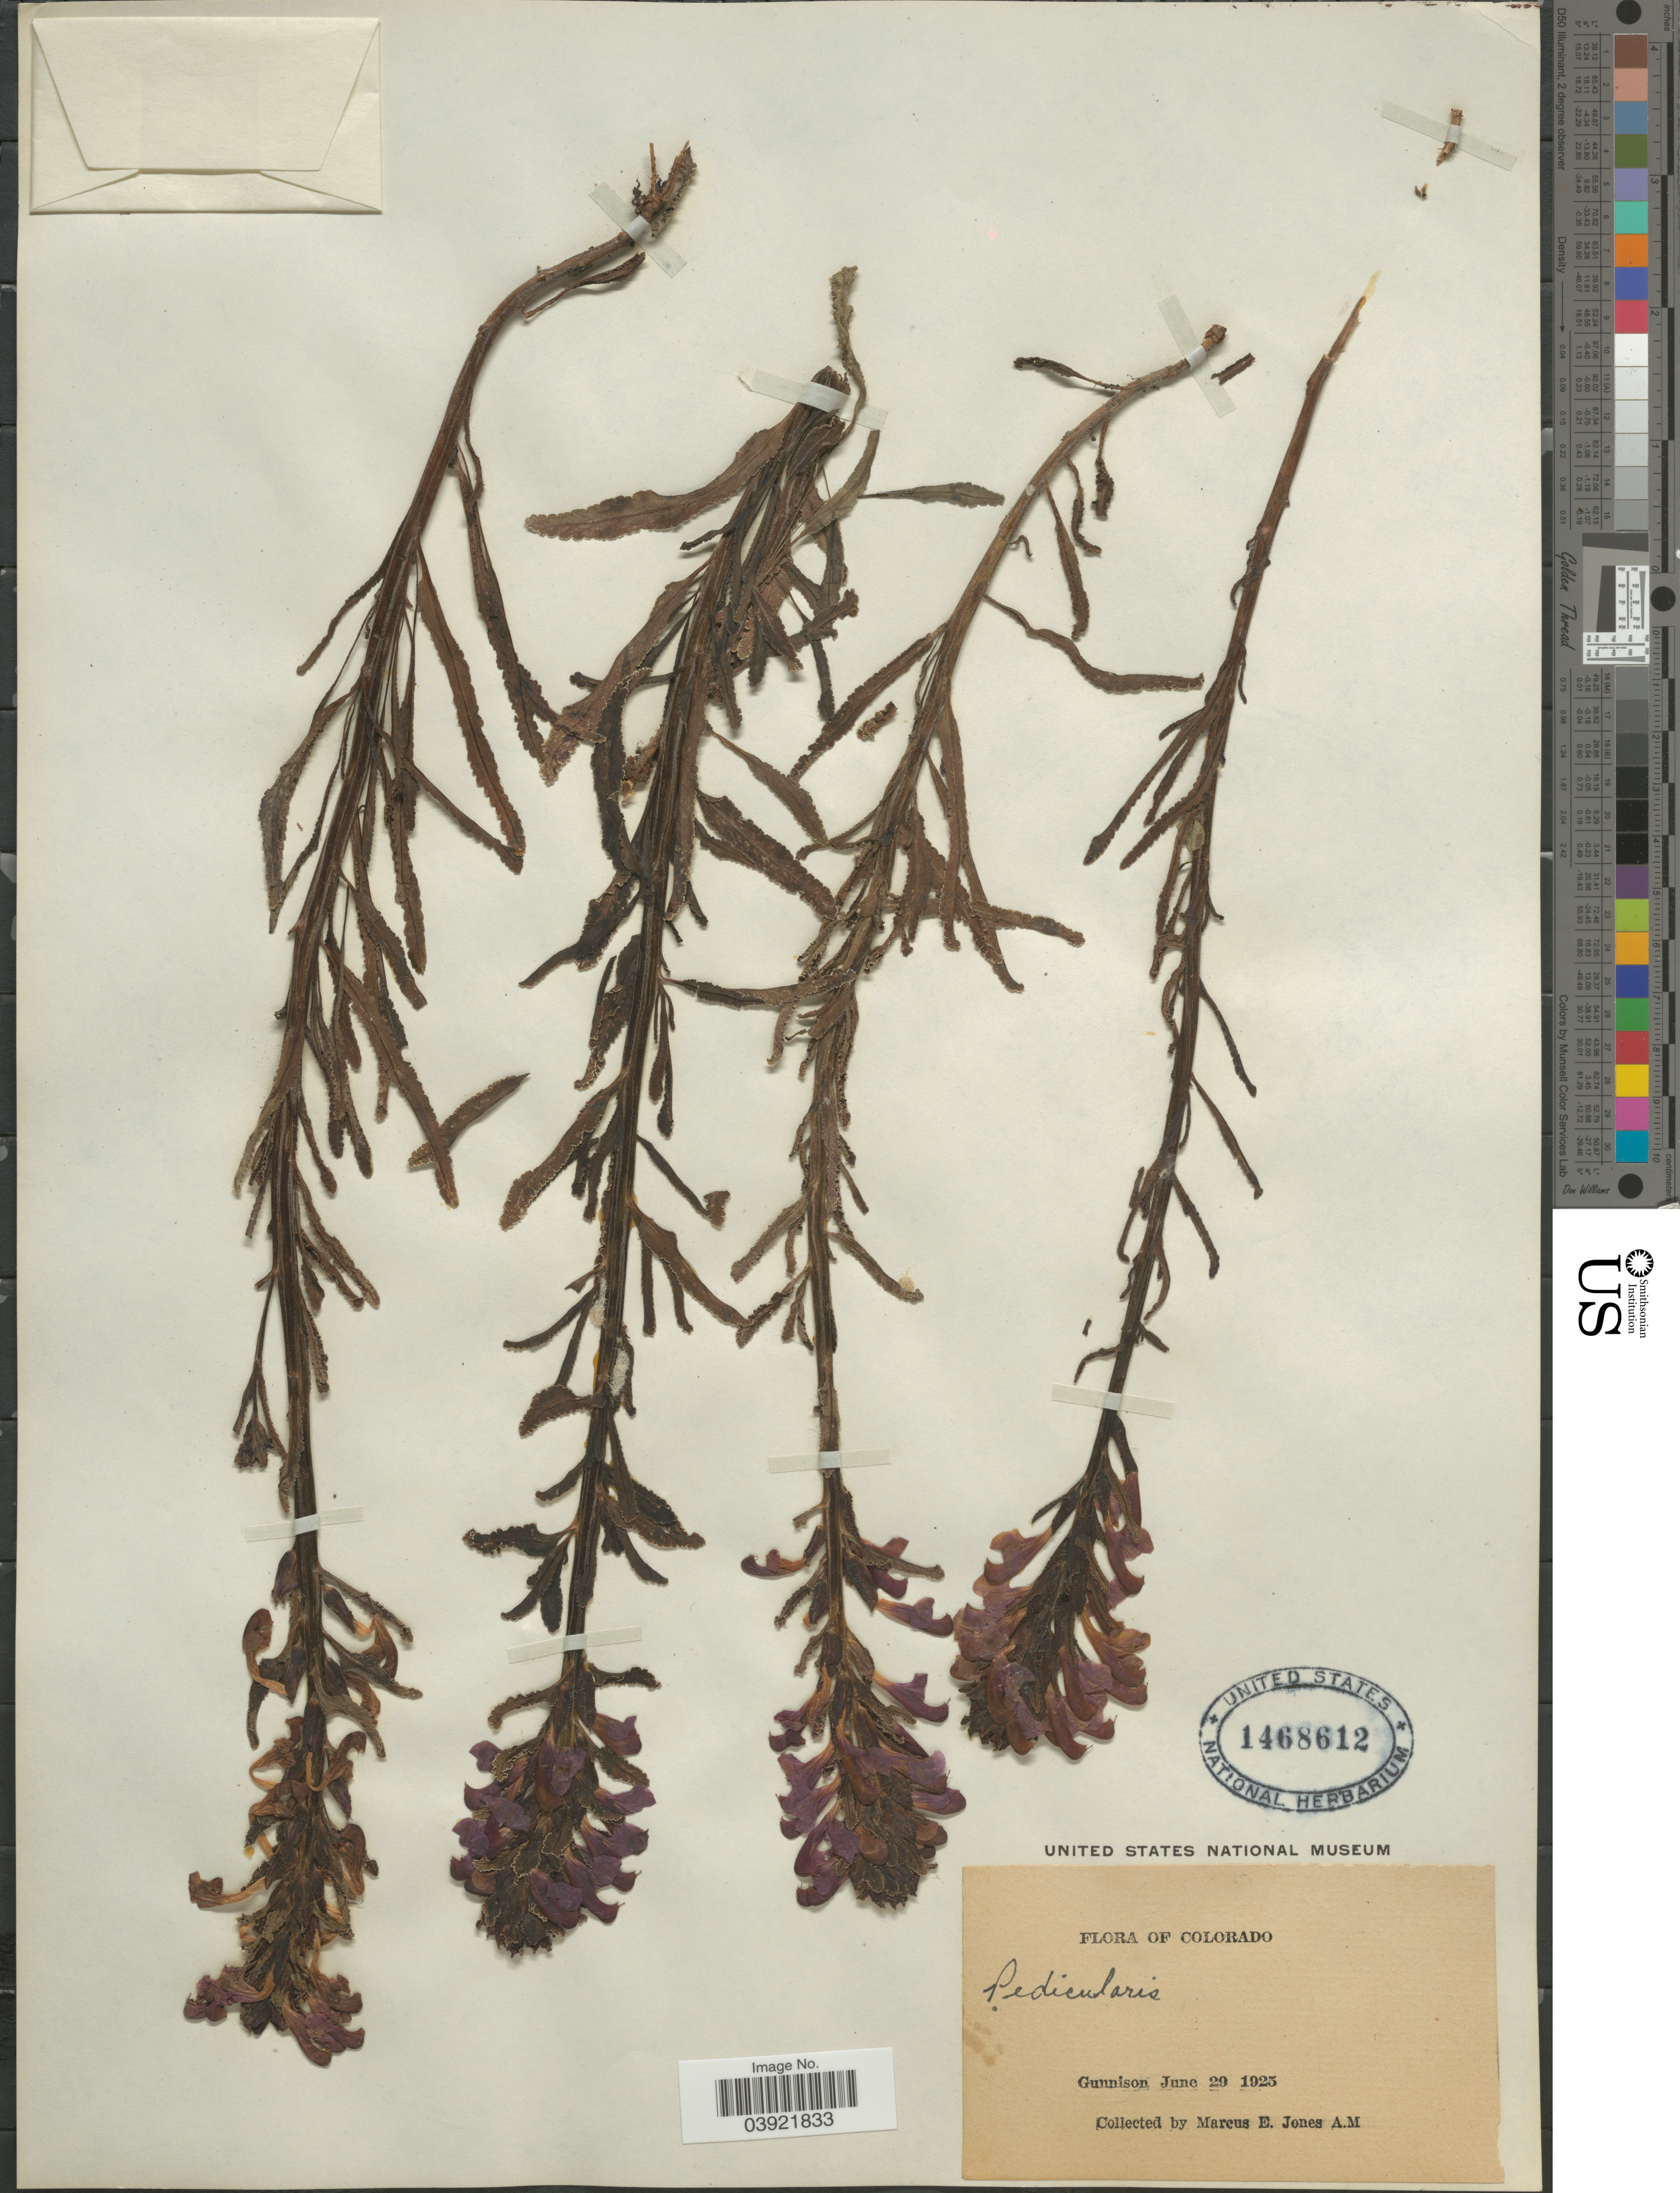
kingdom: Plantae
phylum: Tracheophyta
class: Magnoliopsida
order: Lamiales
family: Orobanchaceae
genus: Pedicularis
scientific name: Pedicularis crenulata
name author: Benth.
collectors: M. E. Jones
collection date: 1925-06-29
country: United States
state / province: Colorado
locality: Gunnison.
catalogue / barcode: US 1468612